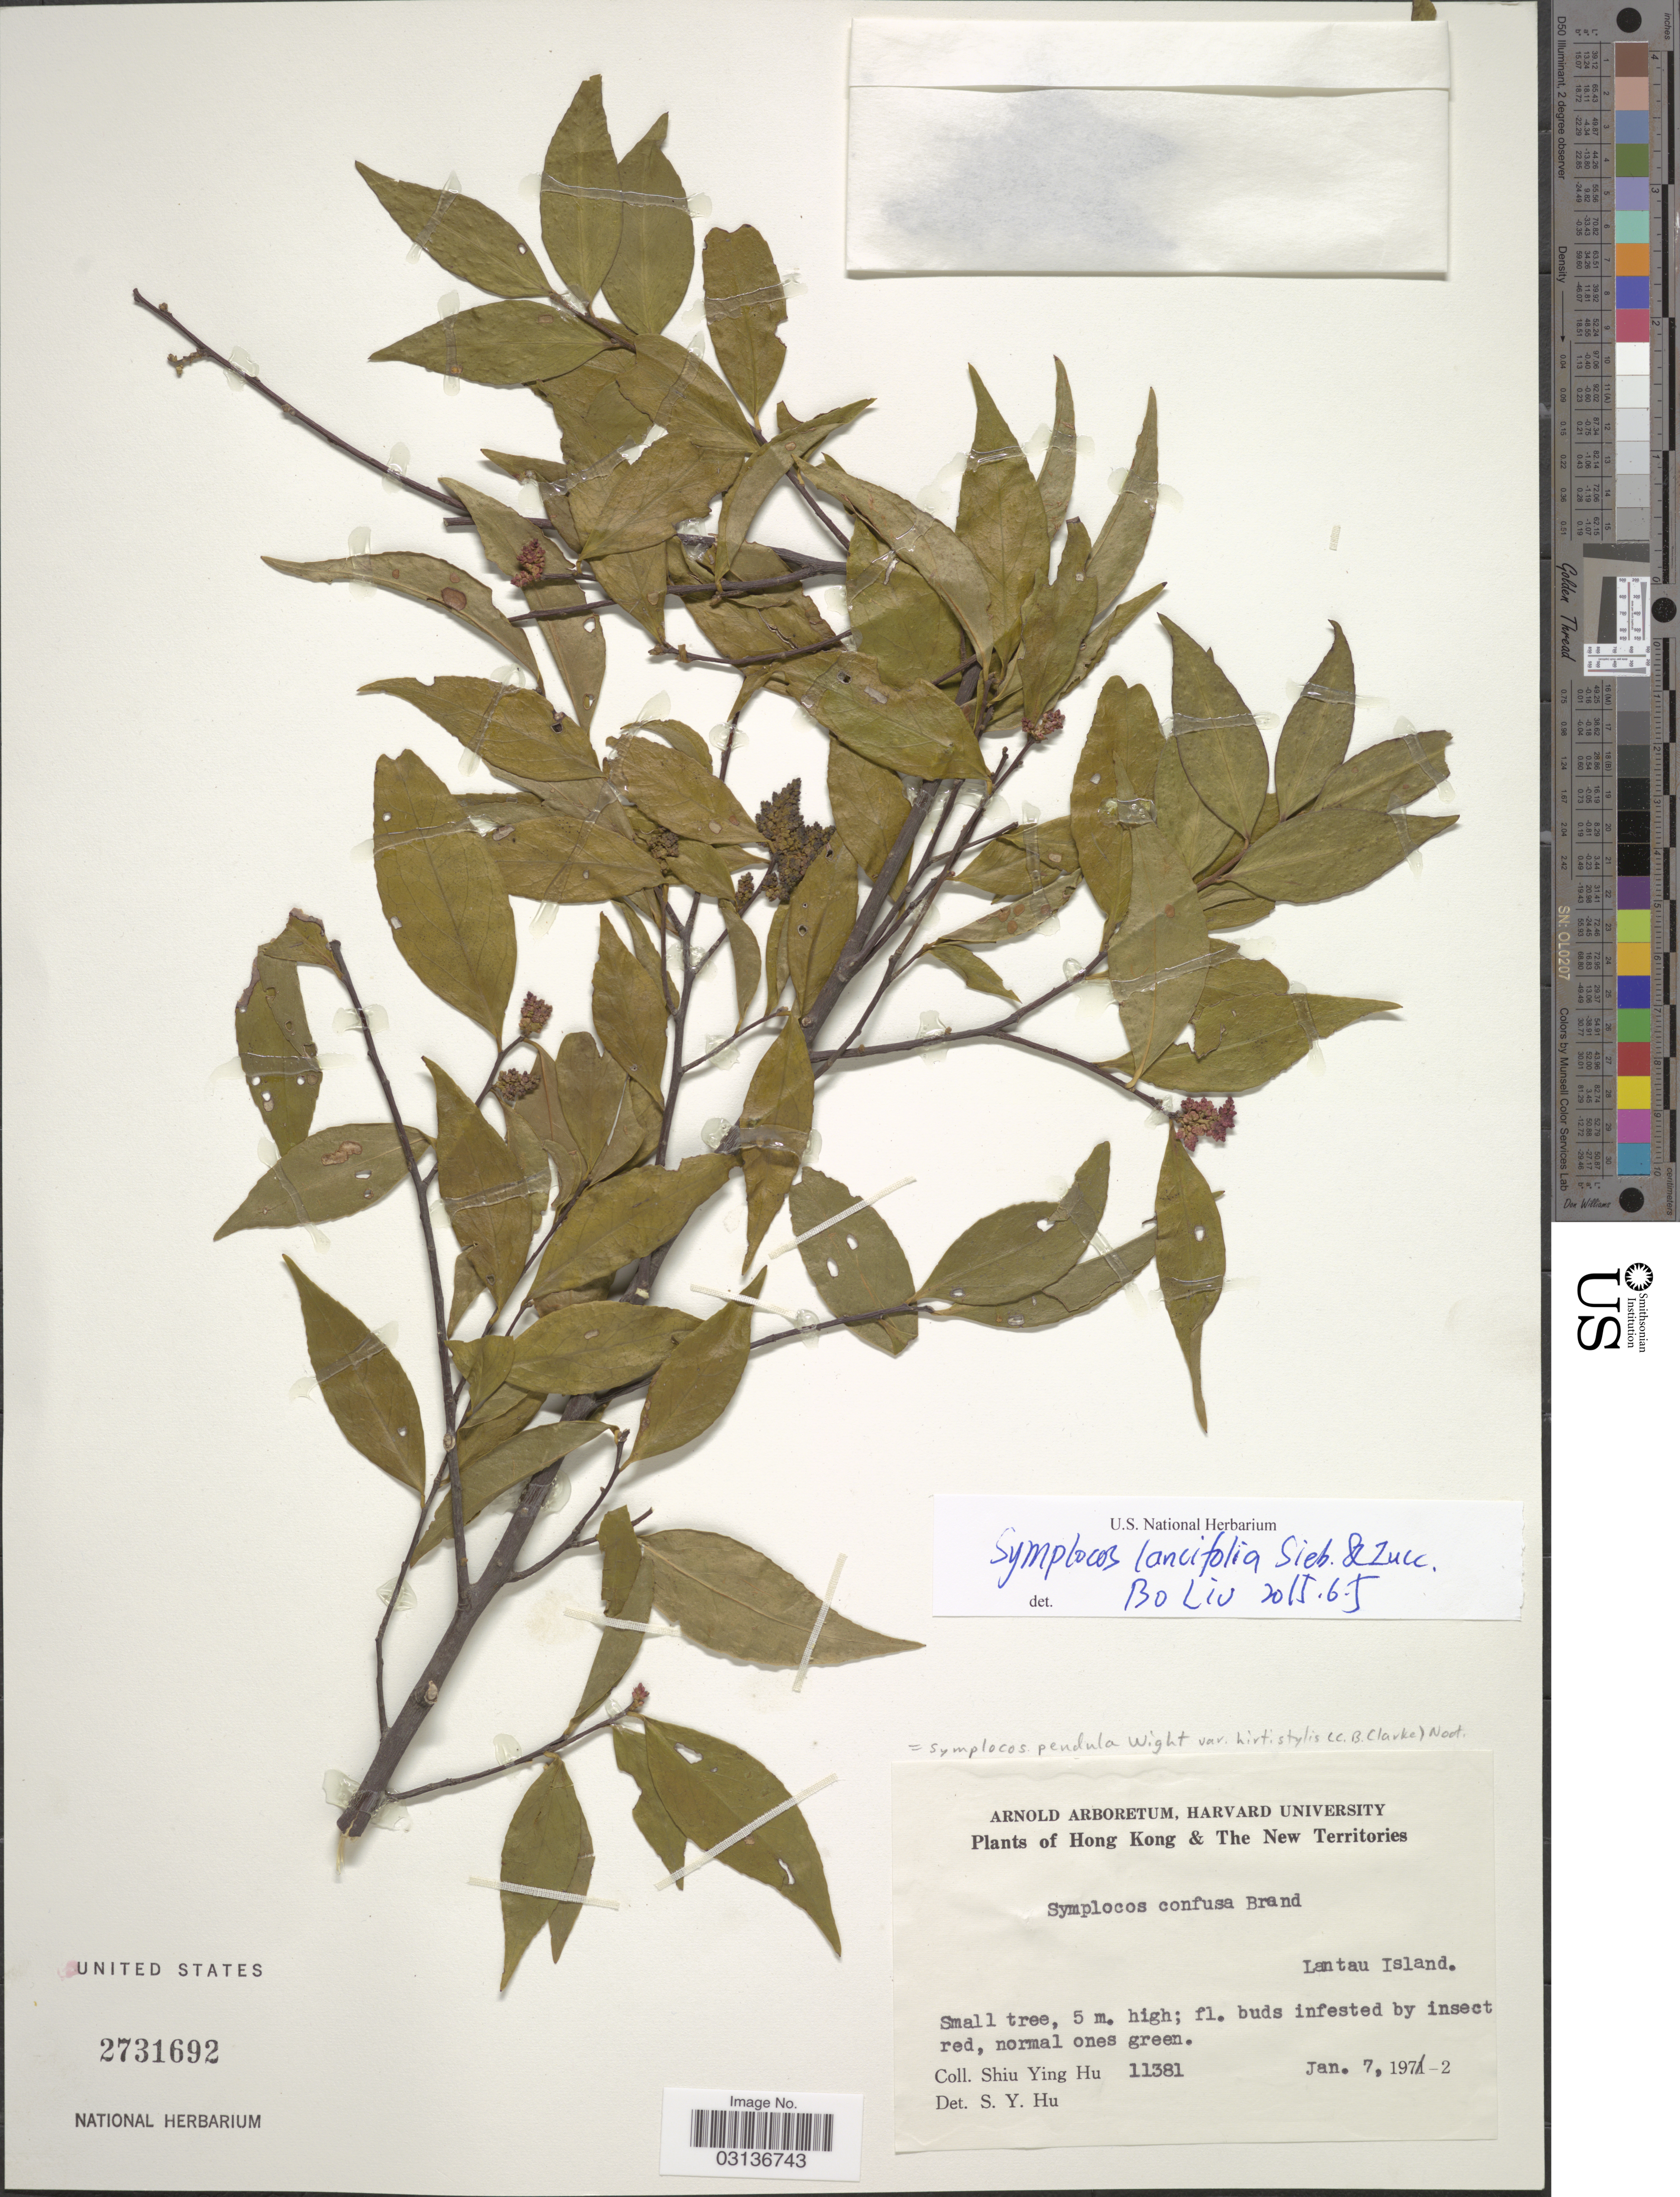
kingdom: Plantae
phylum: Tracheophyta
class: Magnoliopsida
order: Ericales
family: Symplocaceae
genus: Symplocos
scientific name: Symplocos lancifolia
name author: Siebert & Zucc.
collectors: S. Y. Hu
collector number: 11381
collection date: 1972-01-07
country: China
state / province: Hong Kong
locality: Hong Kong & The New Territories. Lantau Island.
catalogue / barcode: US 2731692